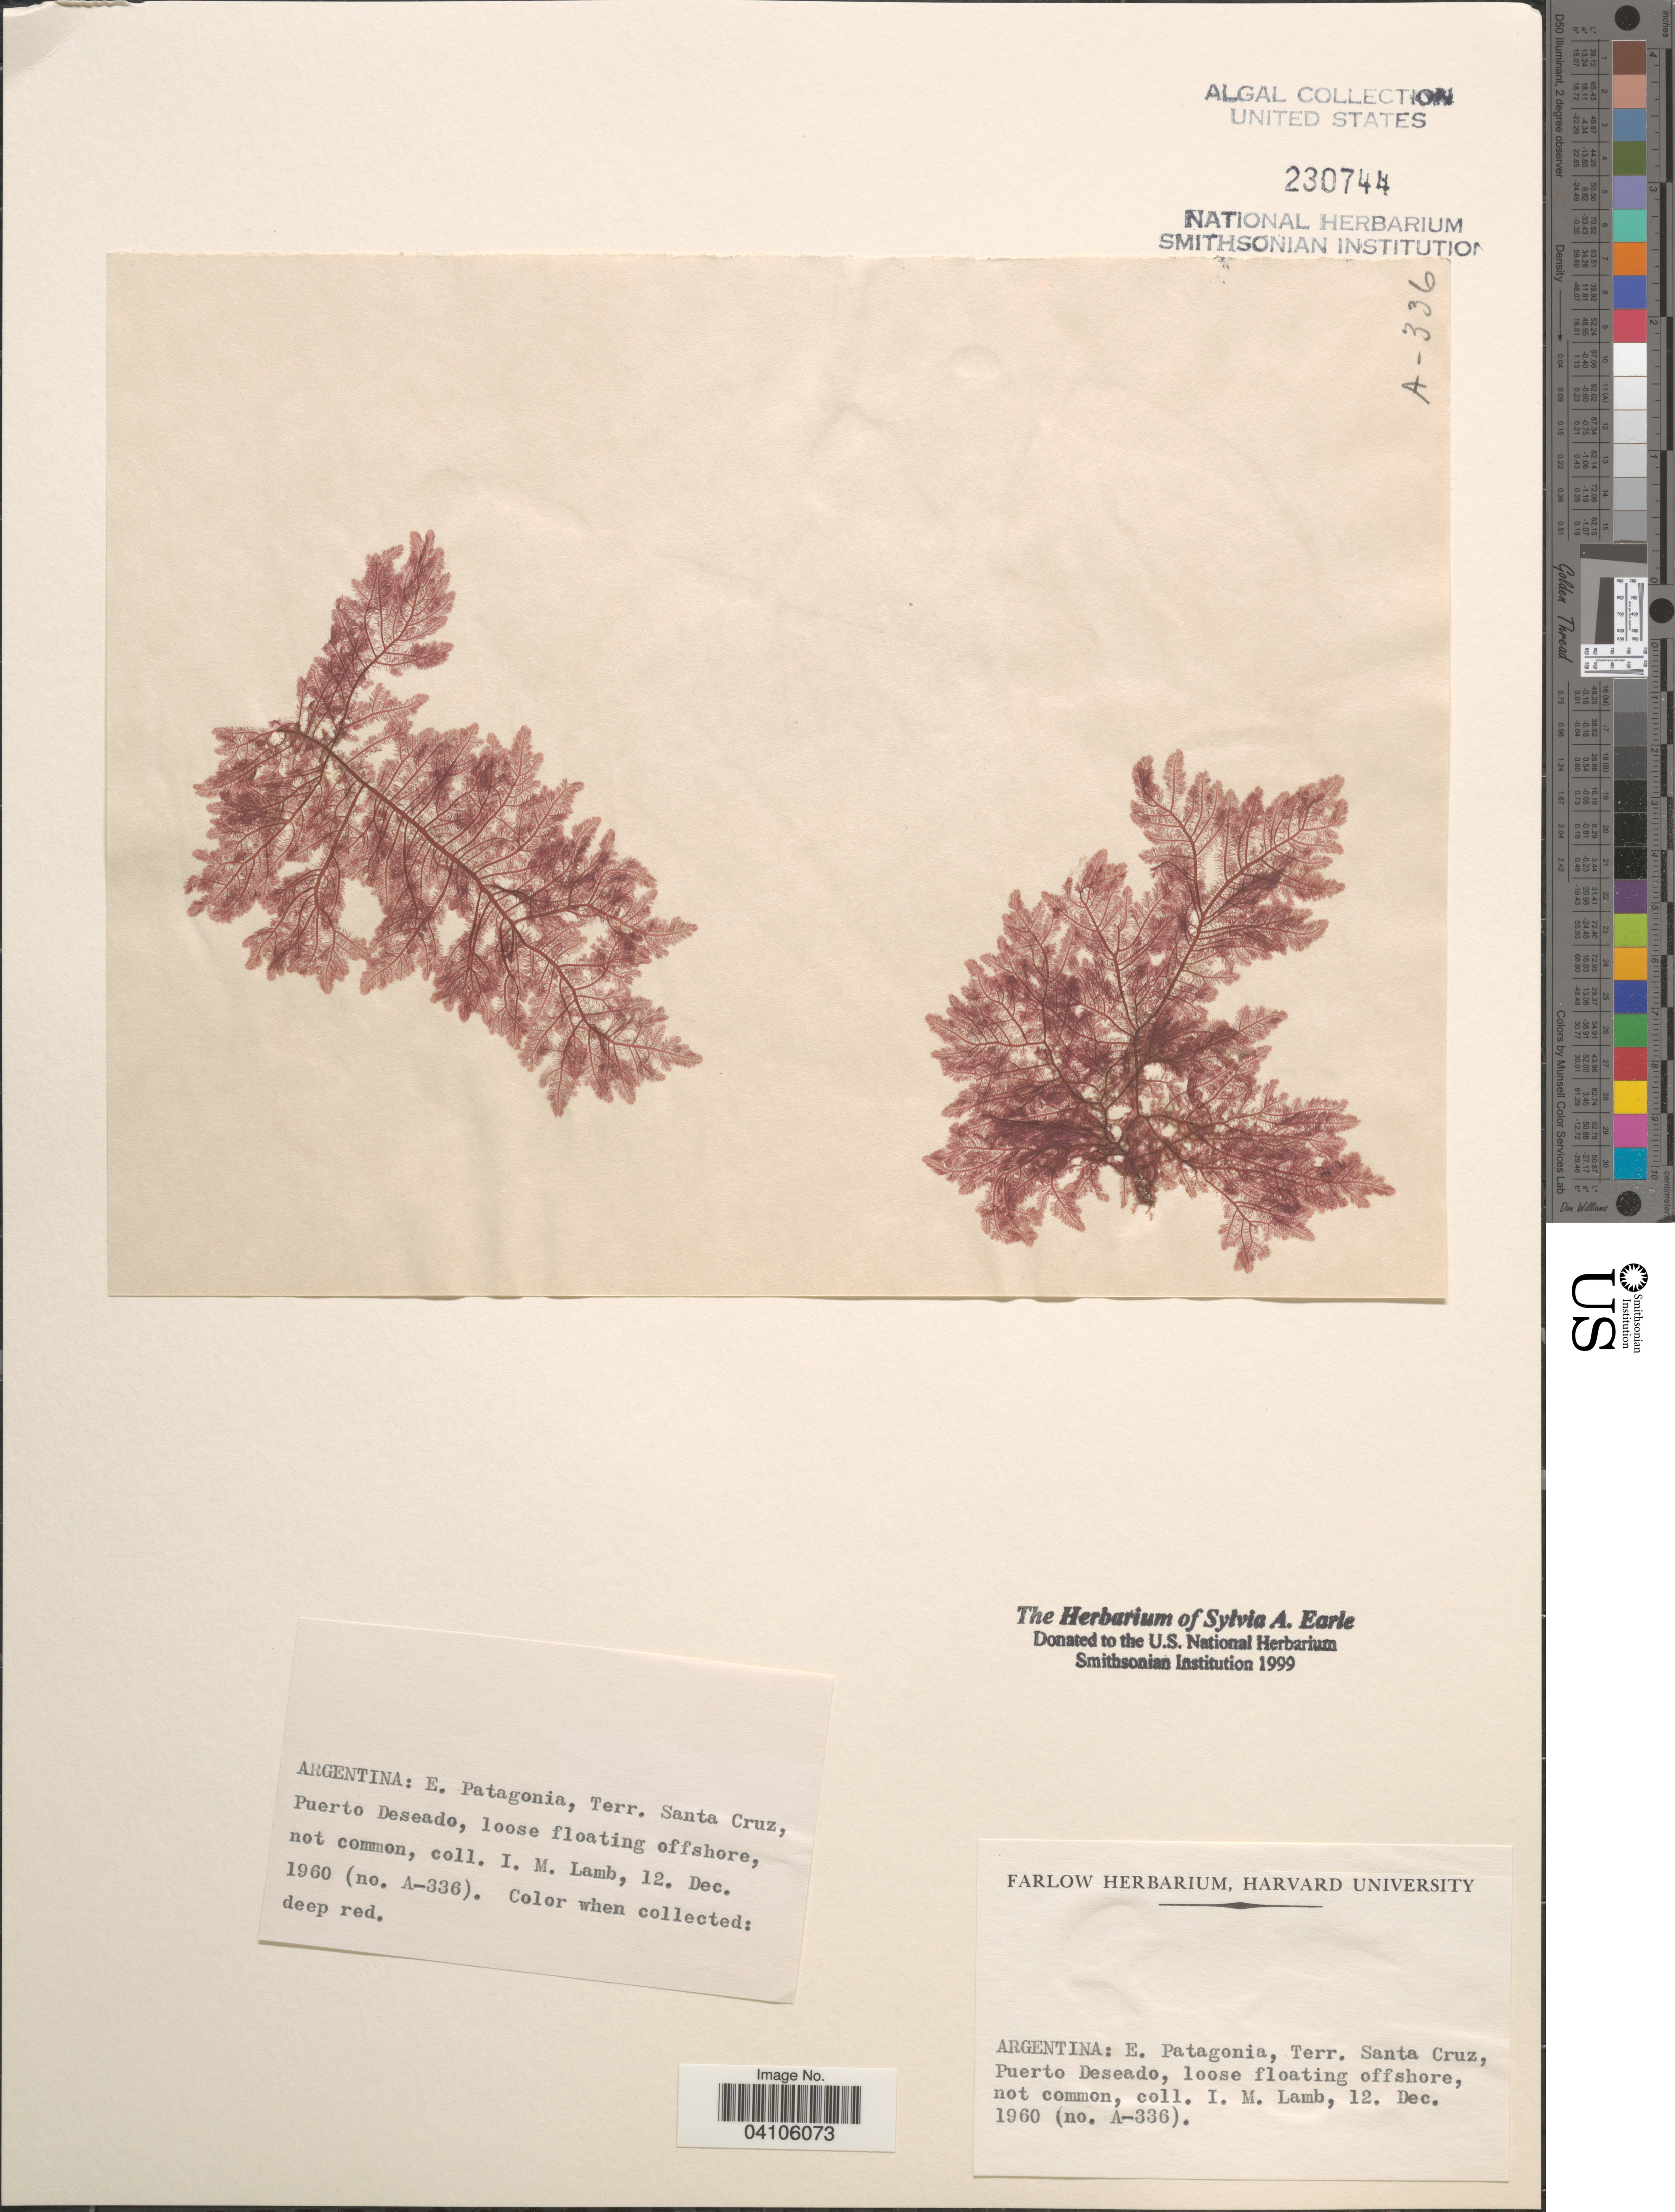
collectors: I. M. Lamb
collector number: A-336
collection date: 1960-12-12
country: Argentina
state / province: Santa Cruz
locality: E. Patagonia, Terr. Santa Cruz, Puerto Deseado.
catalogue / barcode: US 230744